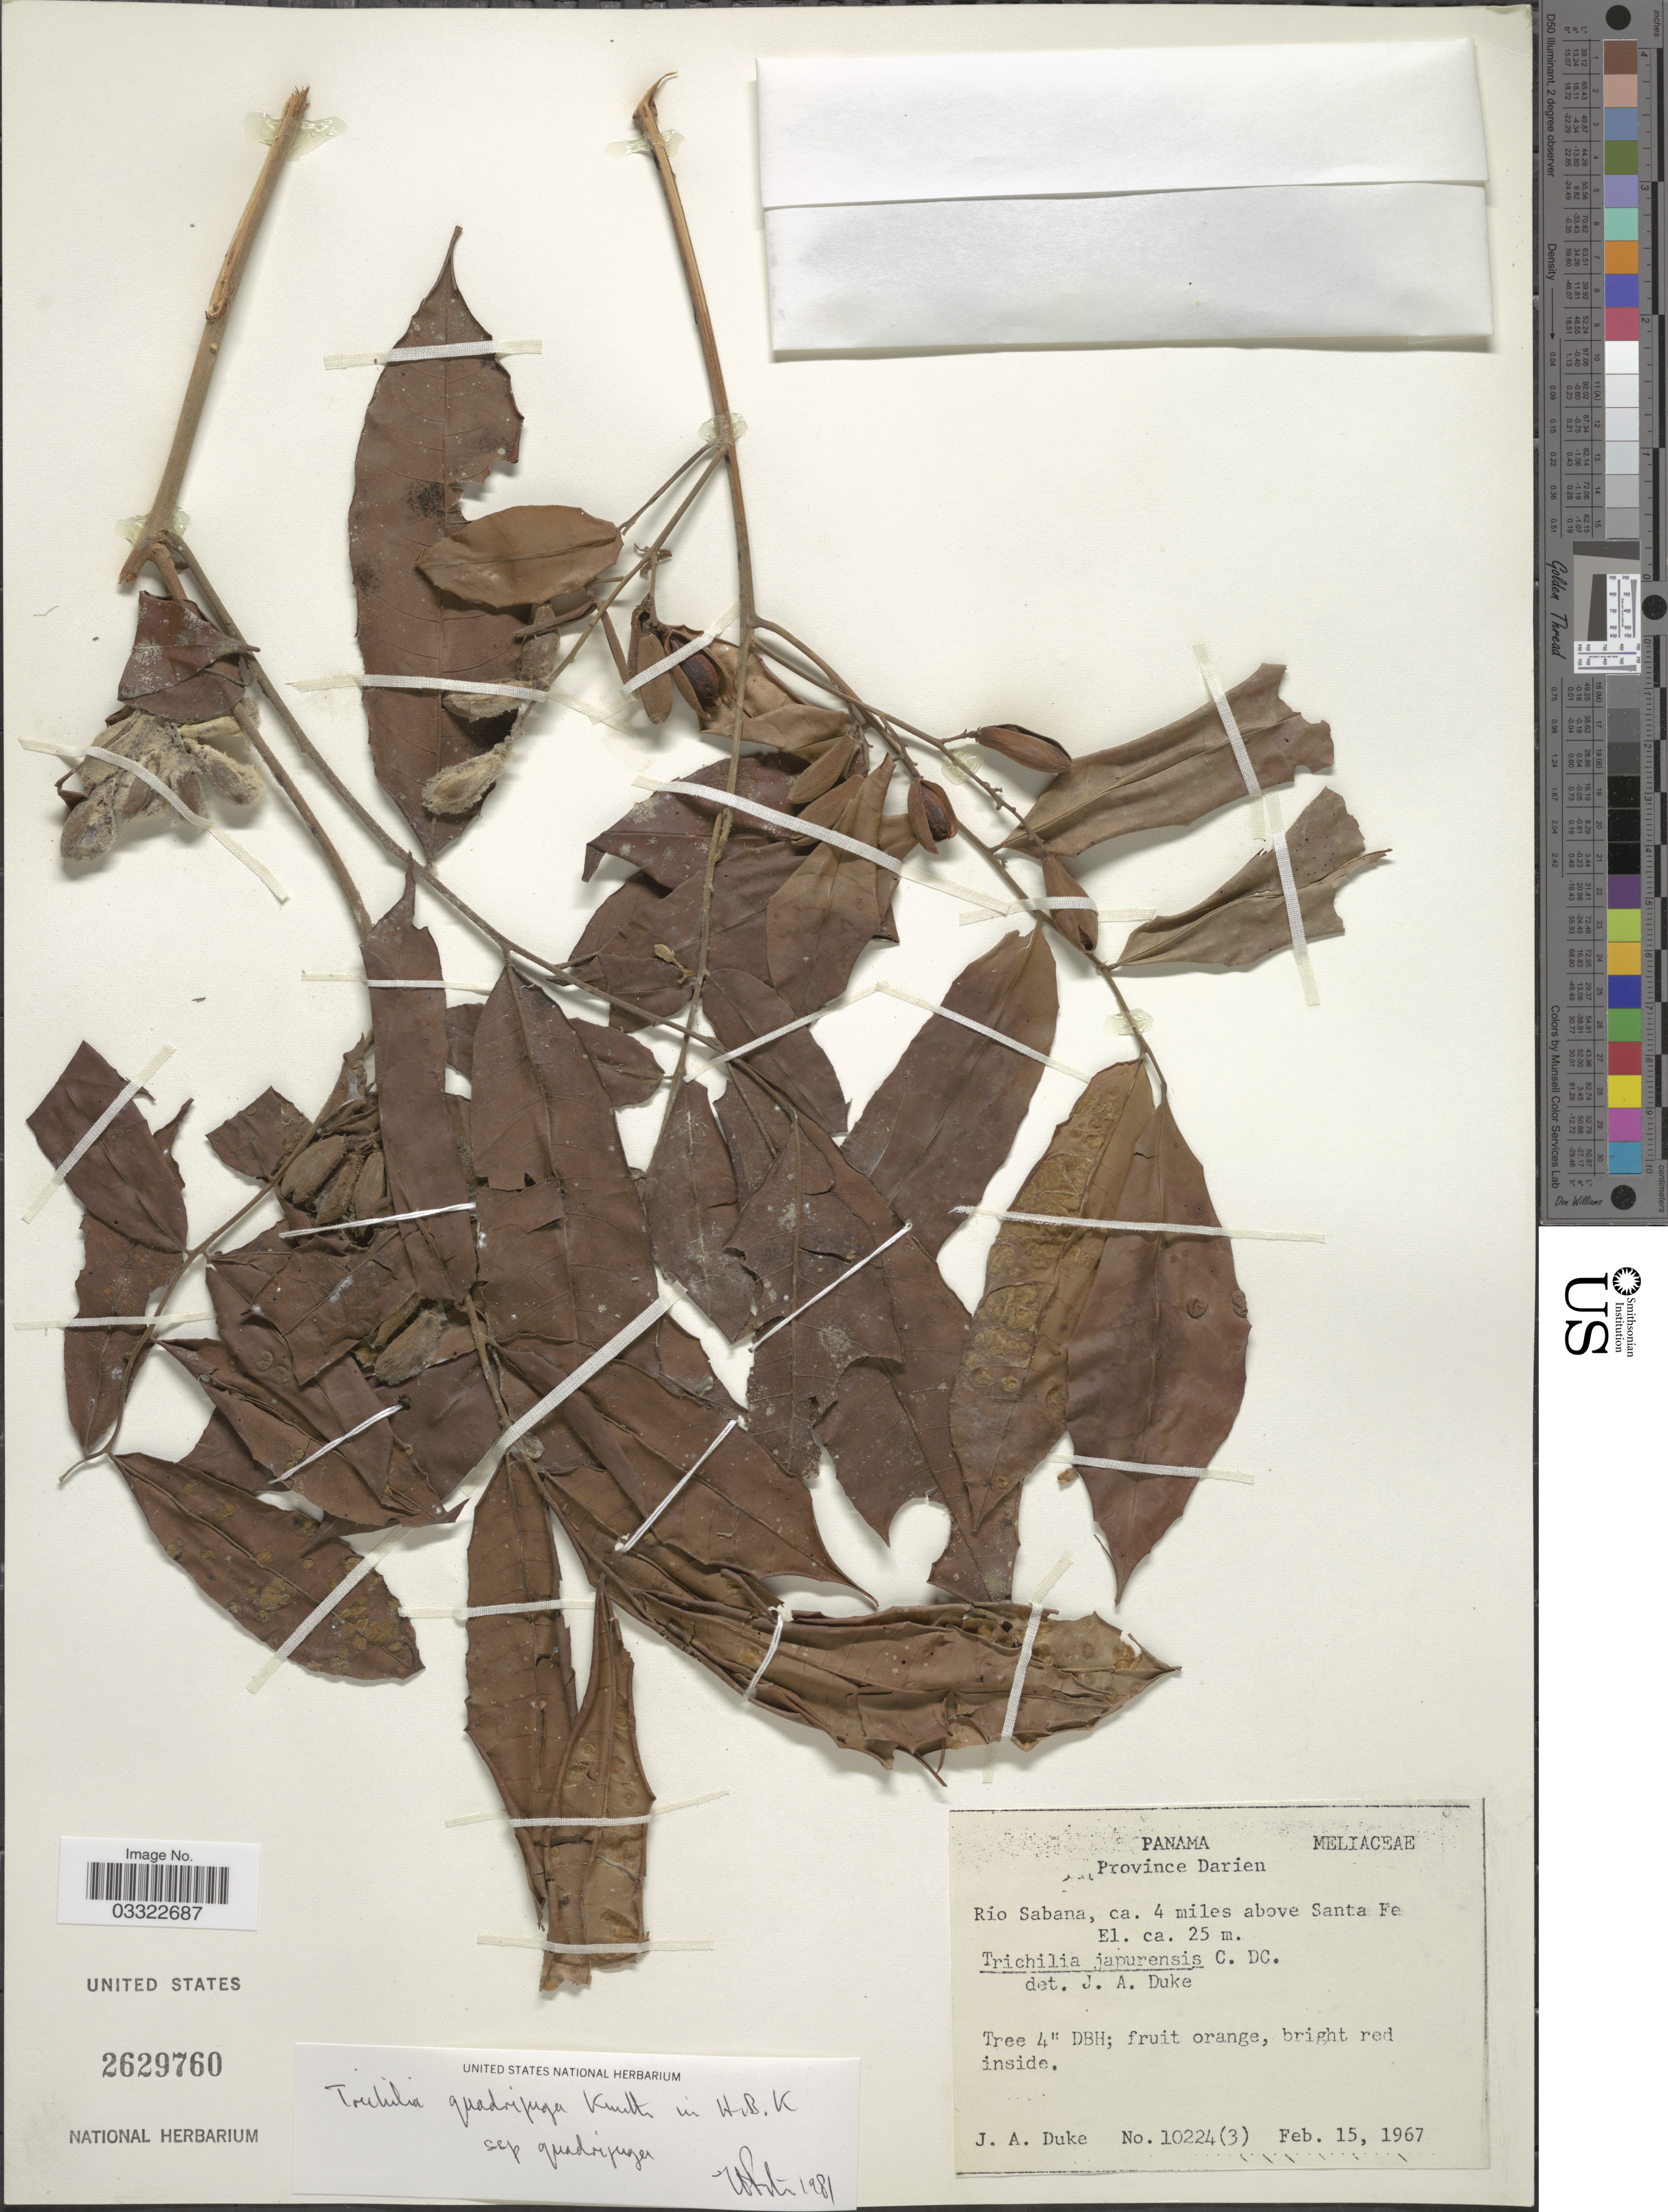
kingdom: Plantae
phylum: Tracheophyta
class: Magnoliopsida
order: Sapindales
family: Meliaceae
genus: Trichilia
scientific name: Trichilia quadrijuga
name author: Kunth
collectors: J. A. Duke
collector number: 10224(3)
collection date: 1967-02-15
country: Panama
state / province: Darién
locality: Rio Sabana, ca. 4 miles above Santa Fe.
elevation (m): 25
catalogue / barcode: US 2629760